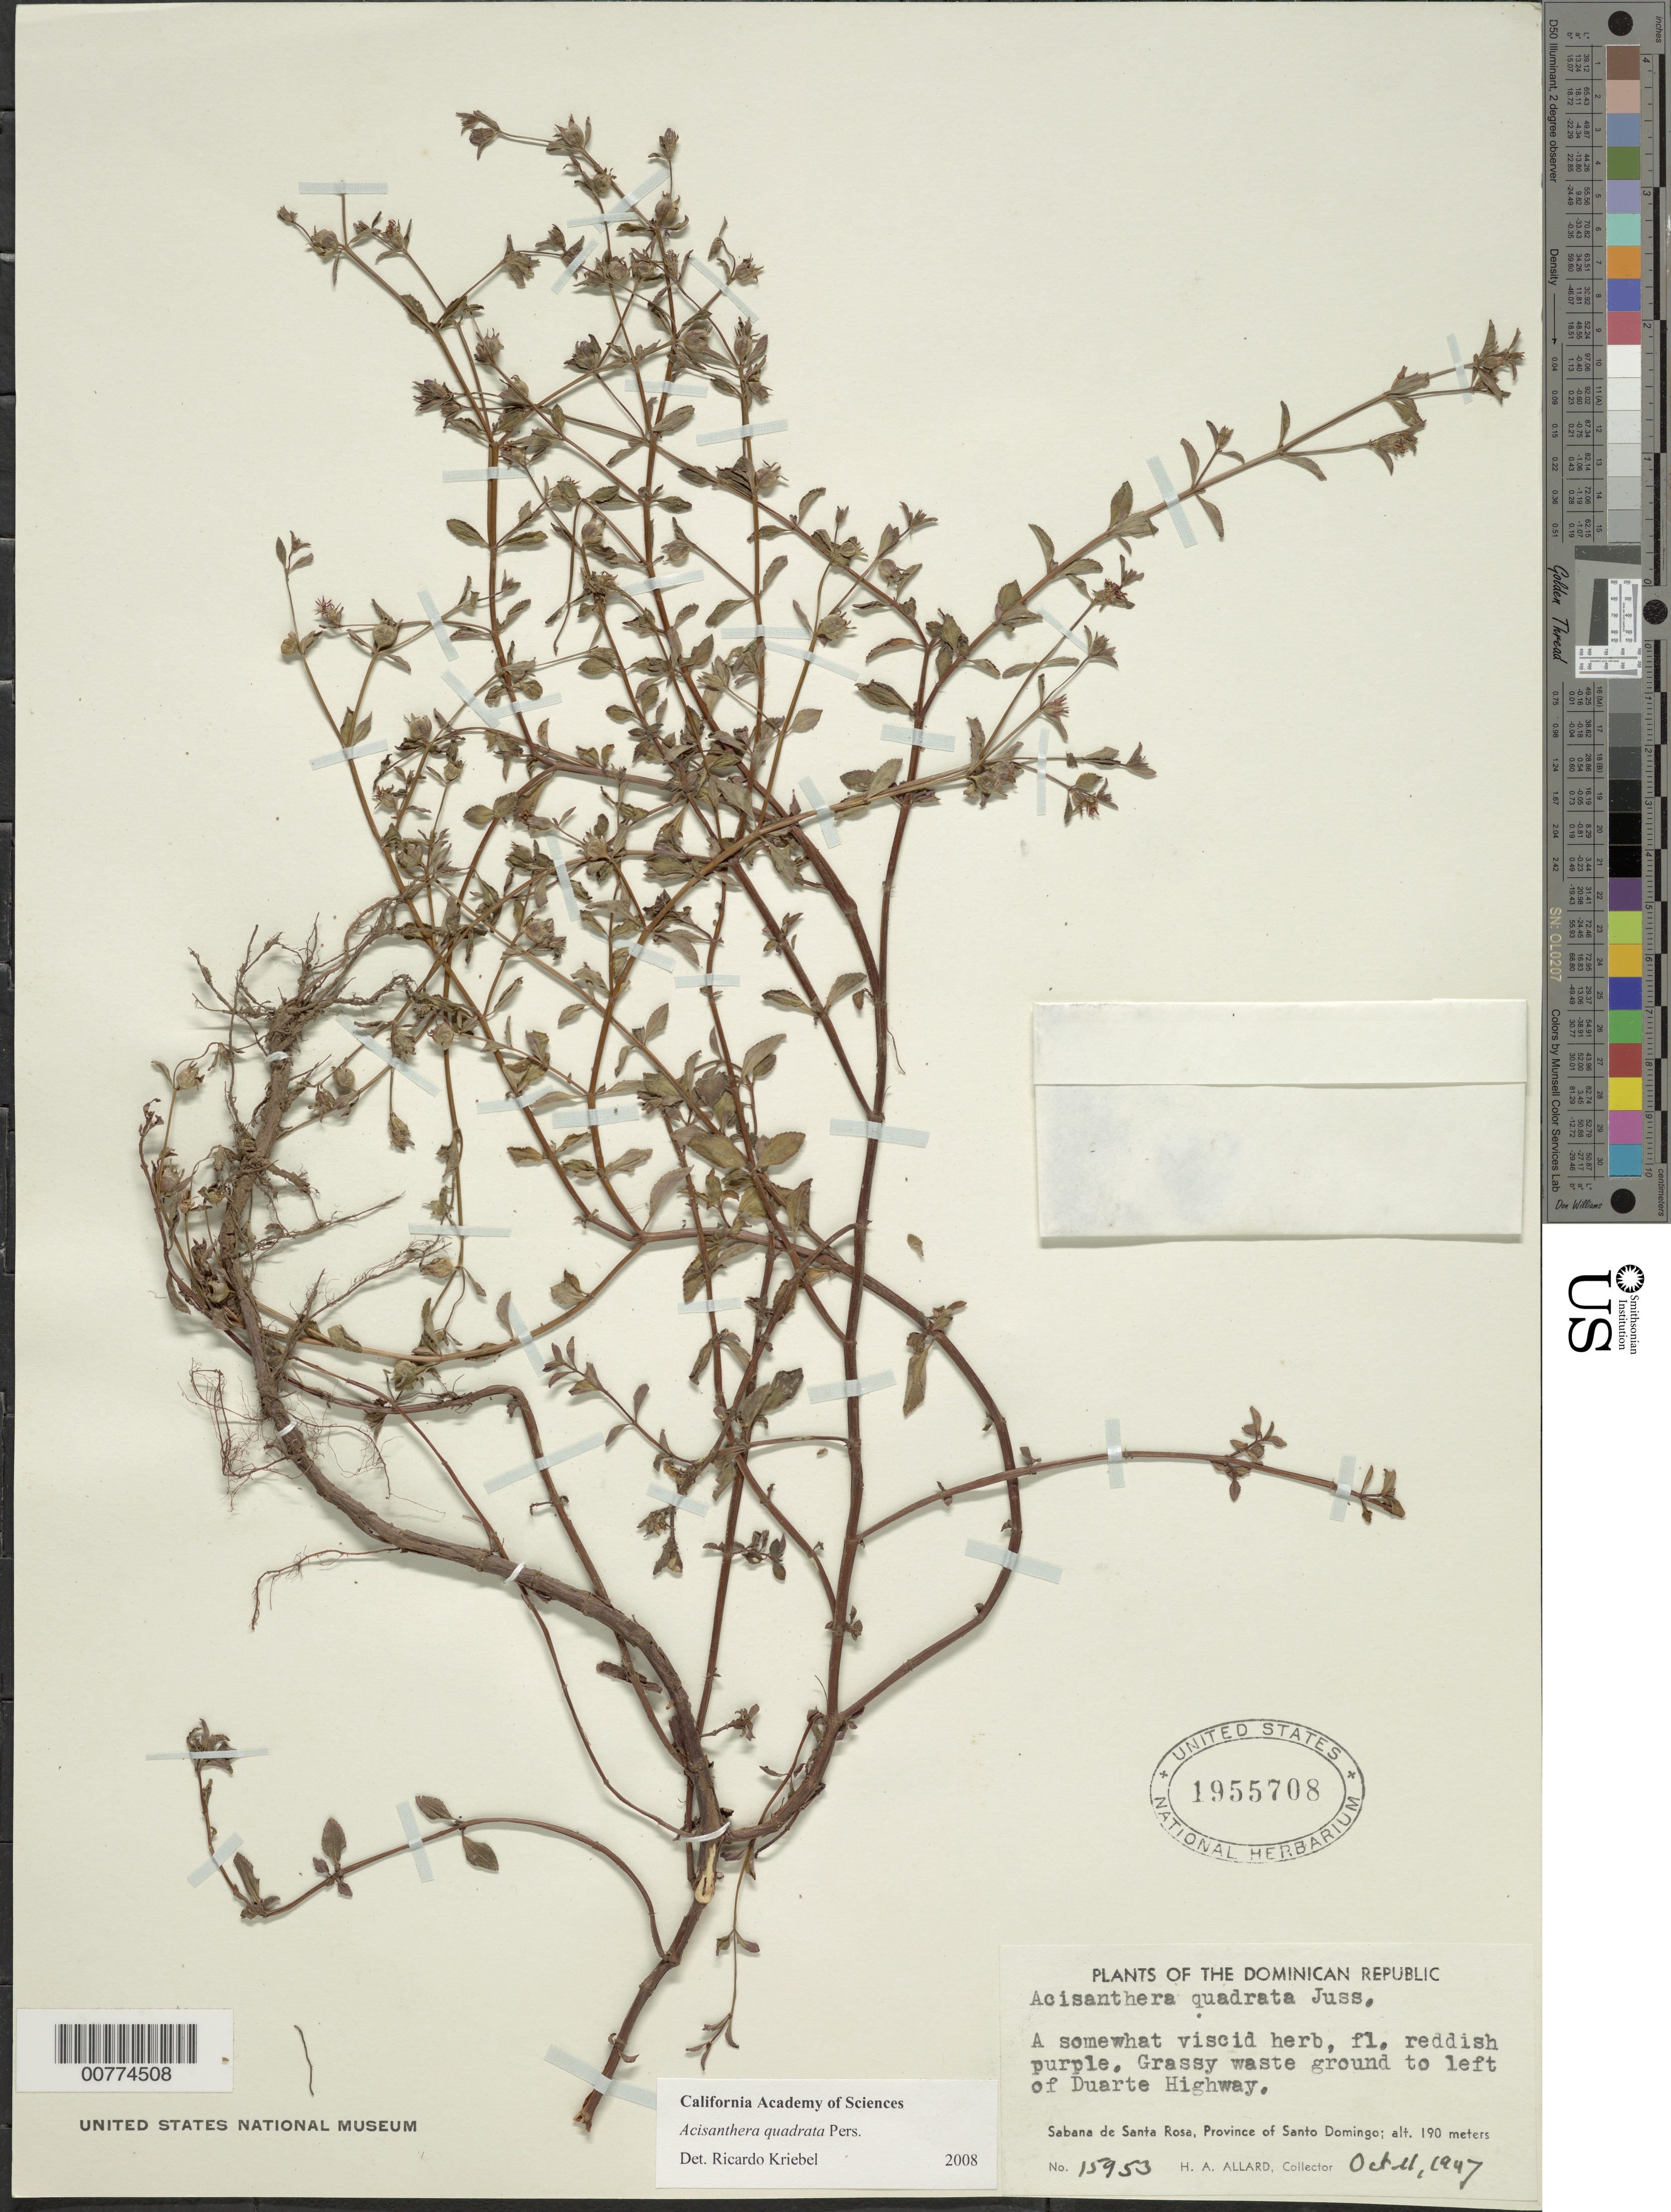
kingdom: Plantae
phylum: Tracheophyta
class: Magnoliopsida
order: Myrtales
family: Melastomataceae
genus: Acisanthera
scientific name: Acisanthera erecta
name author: Gleason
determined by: Nunes da Silva, Diego, (RB), Jardim Botanico do Rio de Janeiro - Herbario (BRAZIL)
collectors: H. A. Allard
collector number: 15953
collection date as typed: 11 Oct 1947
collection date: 1947-10-11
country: Dominican Republic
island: Hispaniola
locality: Province of Santo Domingo, Sabana de Santa Rosa, to left of Duarte Highway.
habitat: Grassy waste ground.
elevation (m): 190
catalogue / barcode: US 1955708